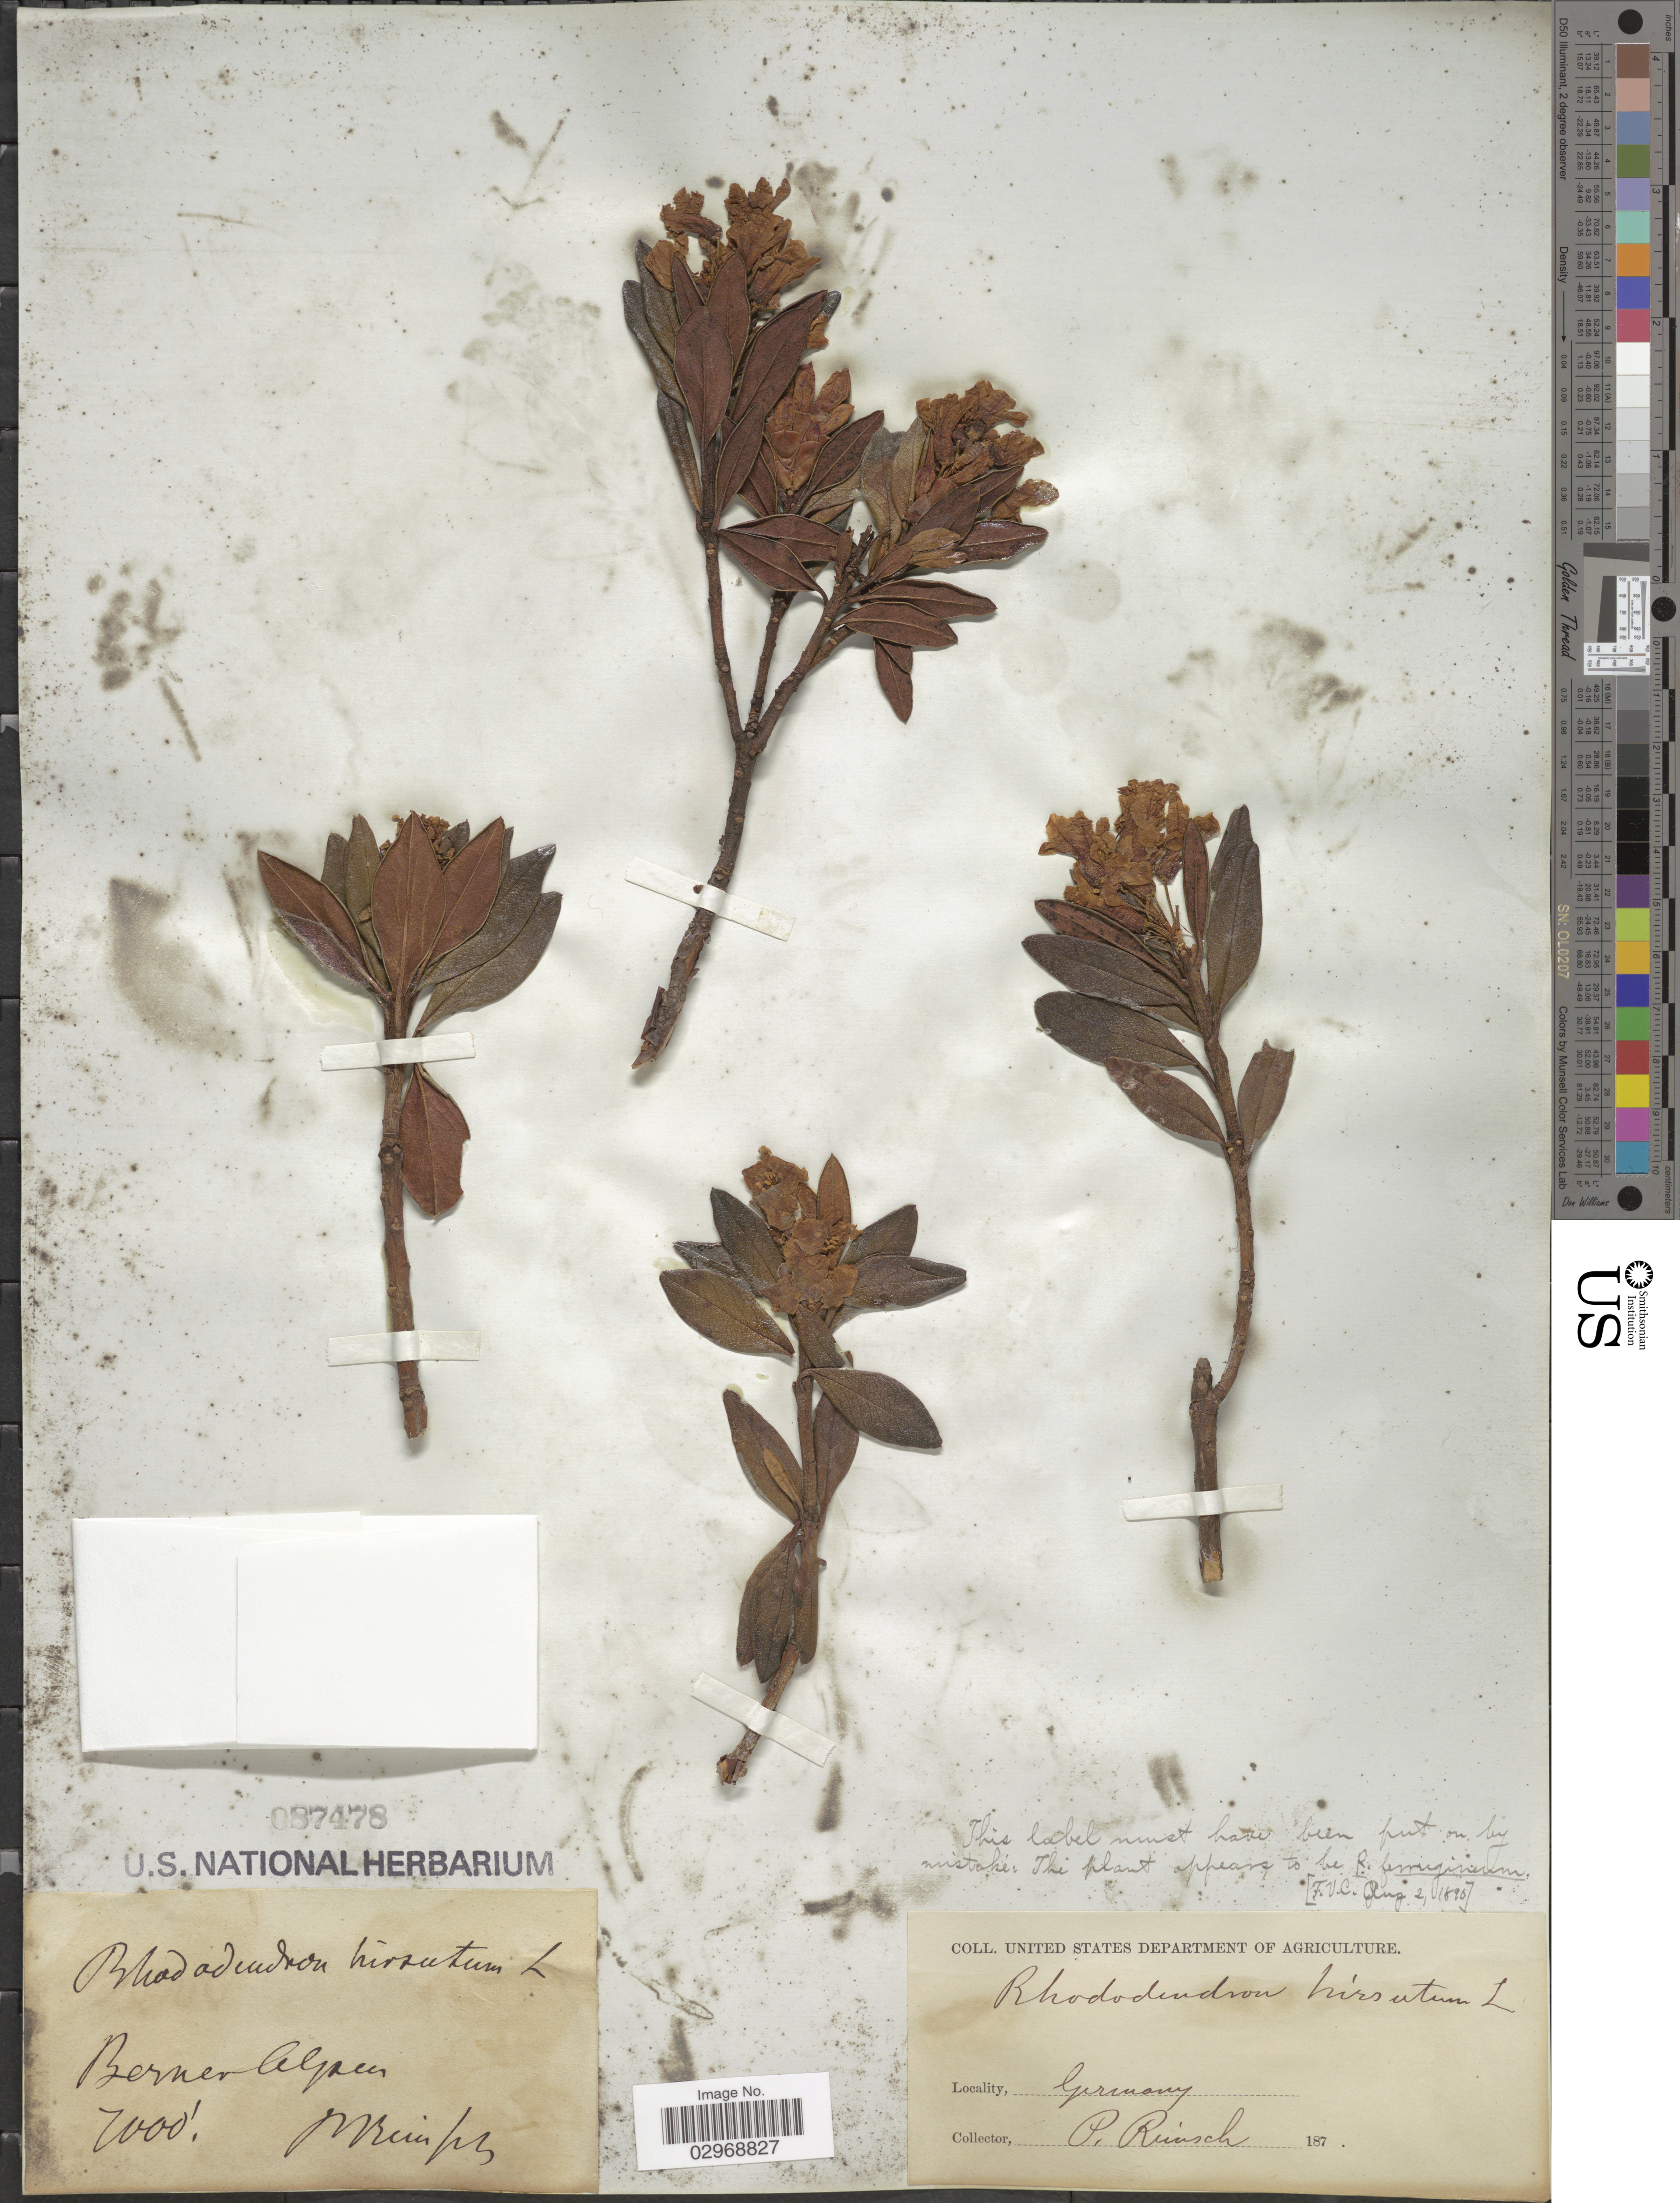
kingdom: Plantae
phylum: Tracheophyta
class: Magnoliopsida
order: Ericales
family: Ericaceae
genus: Rhododendron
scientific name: Rhododendron ferrugineum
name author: L.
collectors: P. Ruisch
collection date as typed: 187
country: Germany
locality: Berner Alpen.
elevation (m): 2134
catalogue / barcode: US 87478